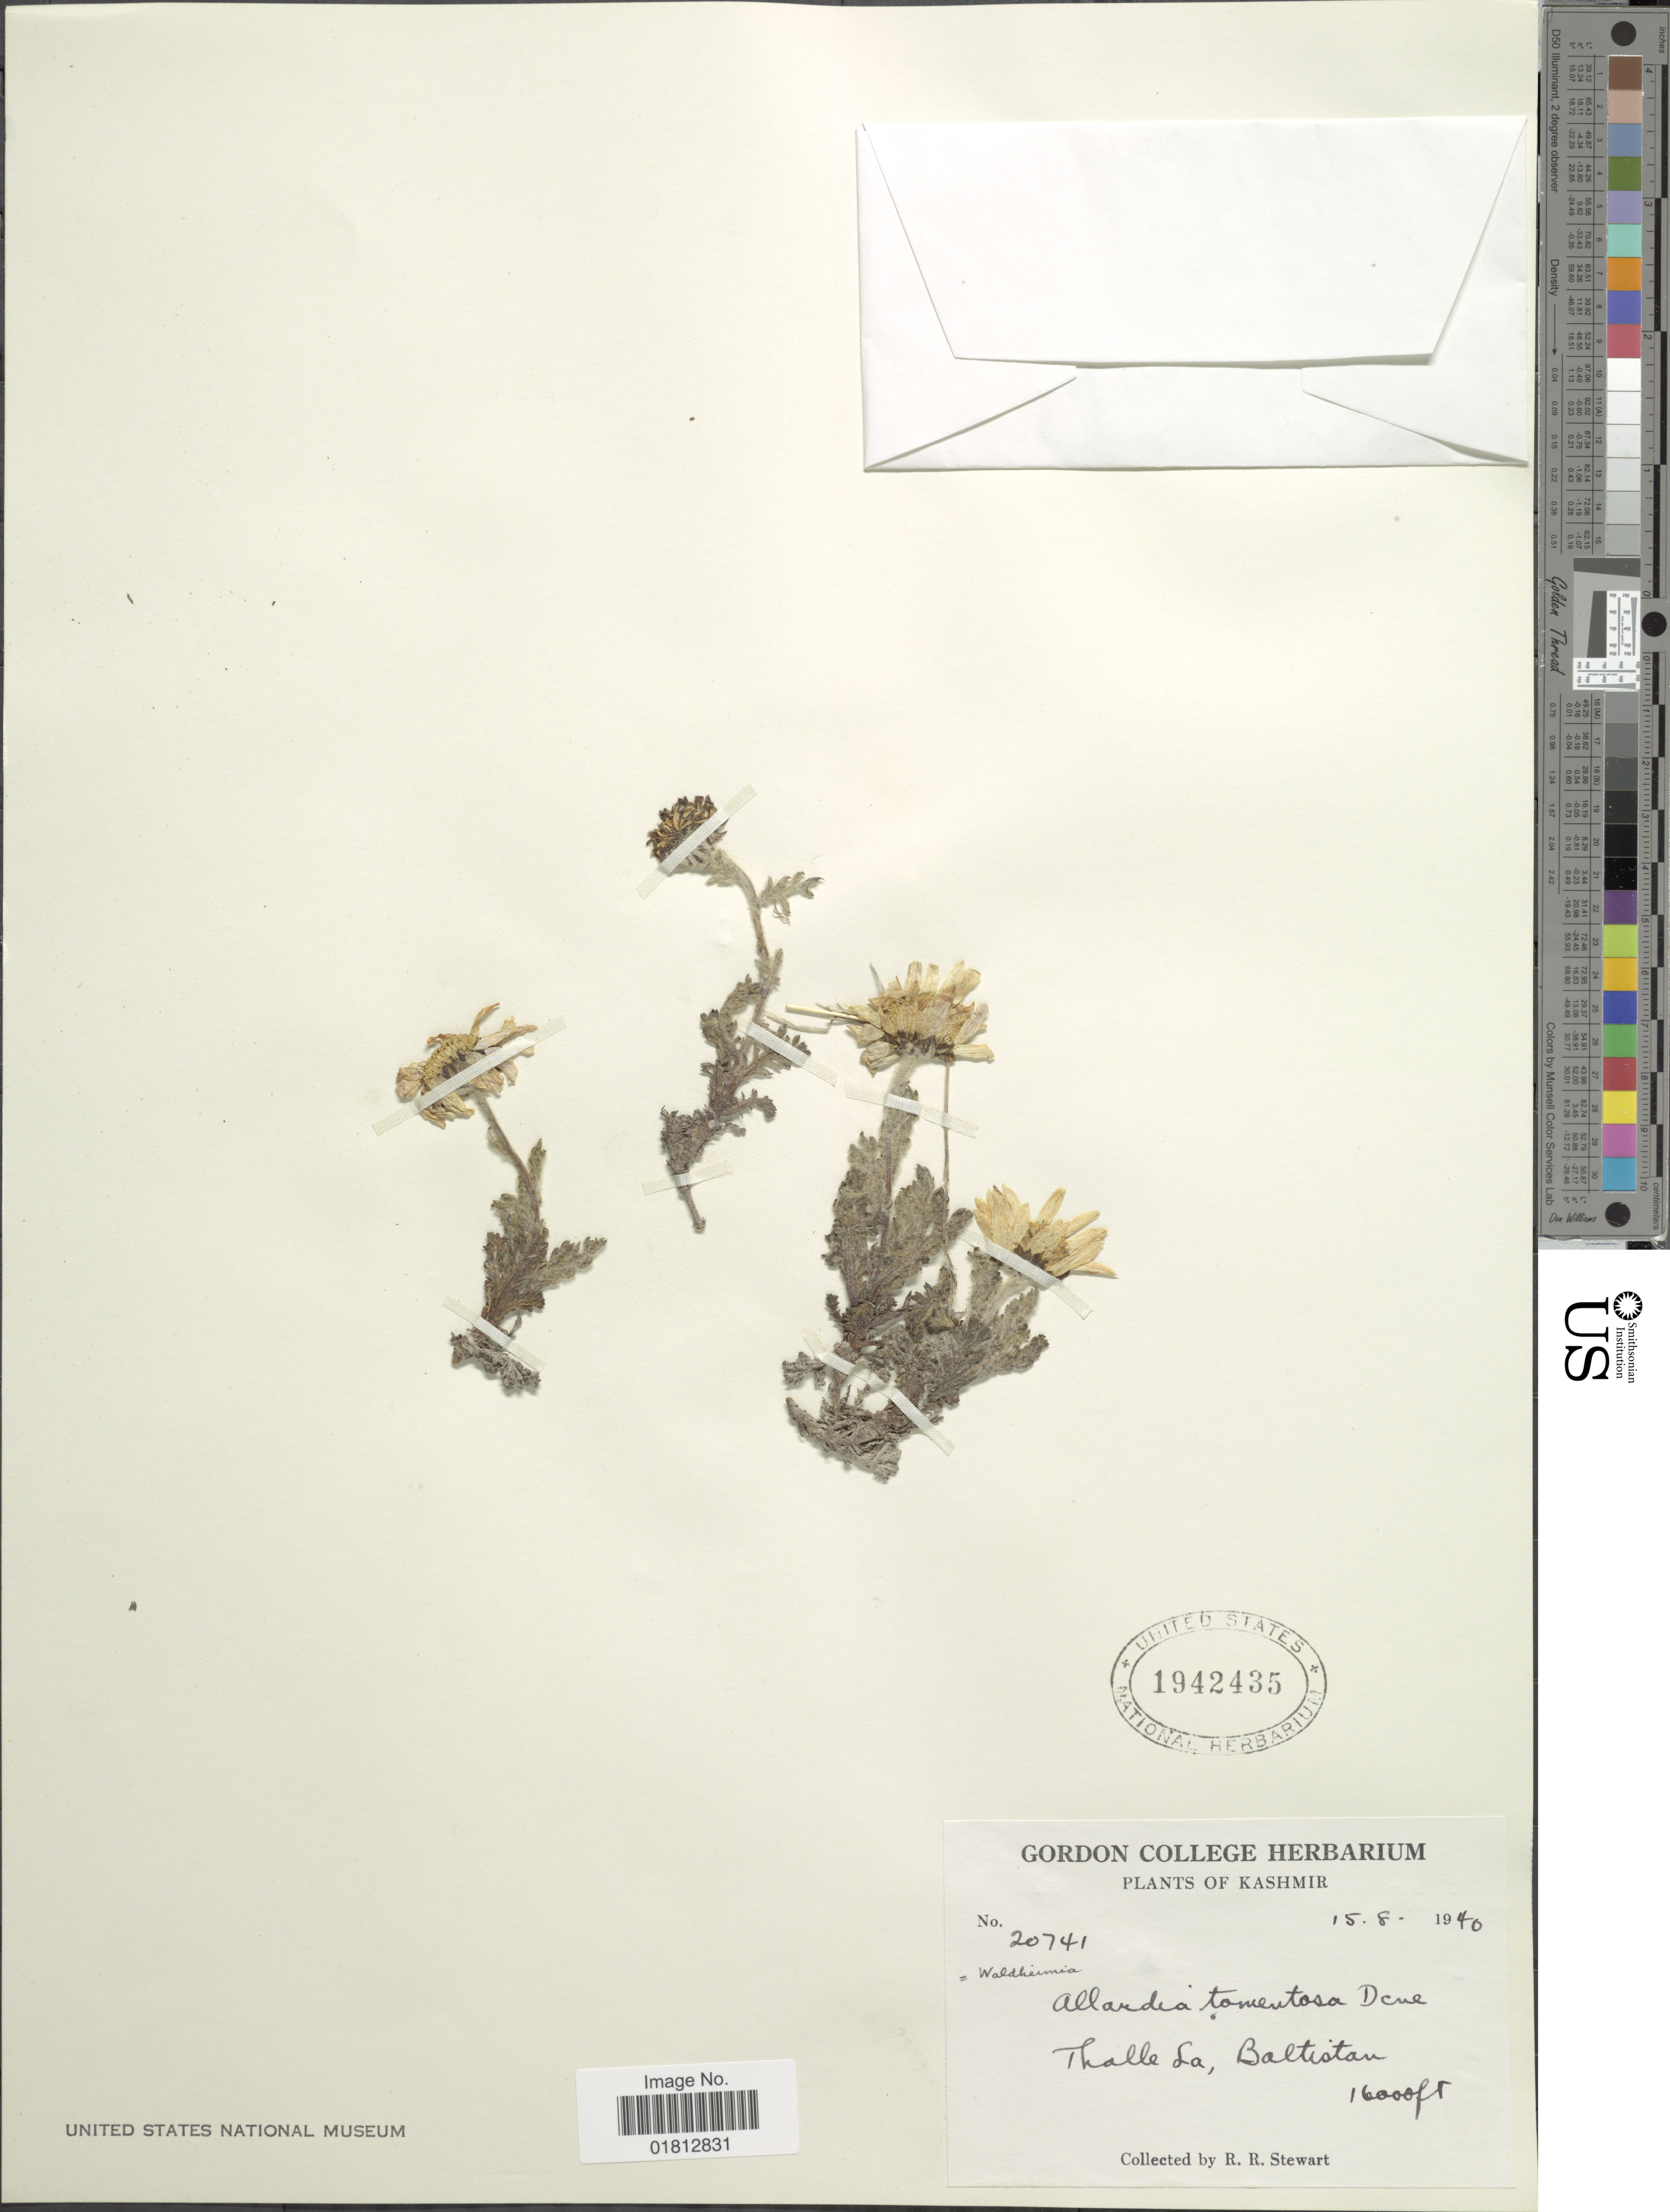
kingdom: Plantae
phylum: Tracheophyta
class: Magnoliopsida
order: Asterales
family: Asteraceae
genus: Allardia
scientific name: Allardia tomentosa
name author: Decne.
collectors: R. R. Stewart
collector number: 20741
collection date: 1940-08-15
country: India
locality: Kashmir, Thalle La, Baltistan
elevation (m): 4877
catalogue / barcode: US 1942435